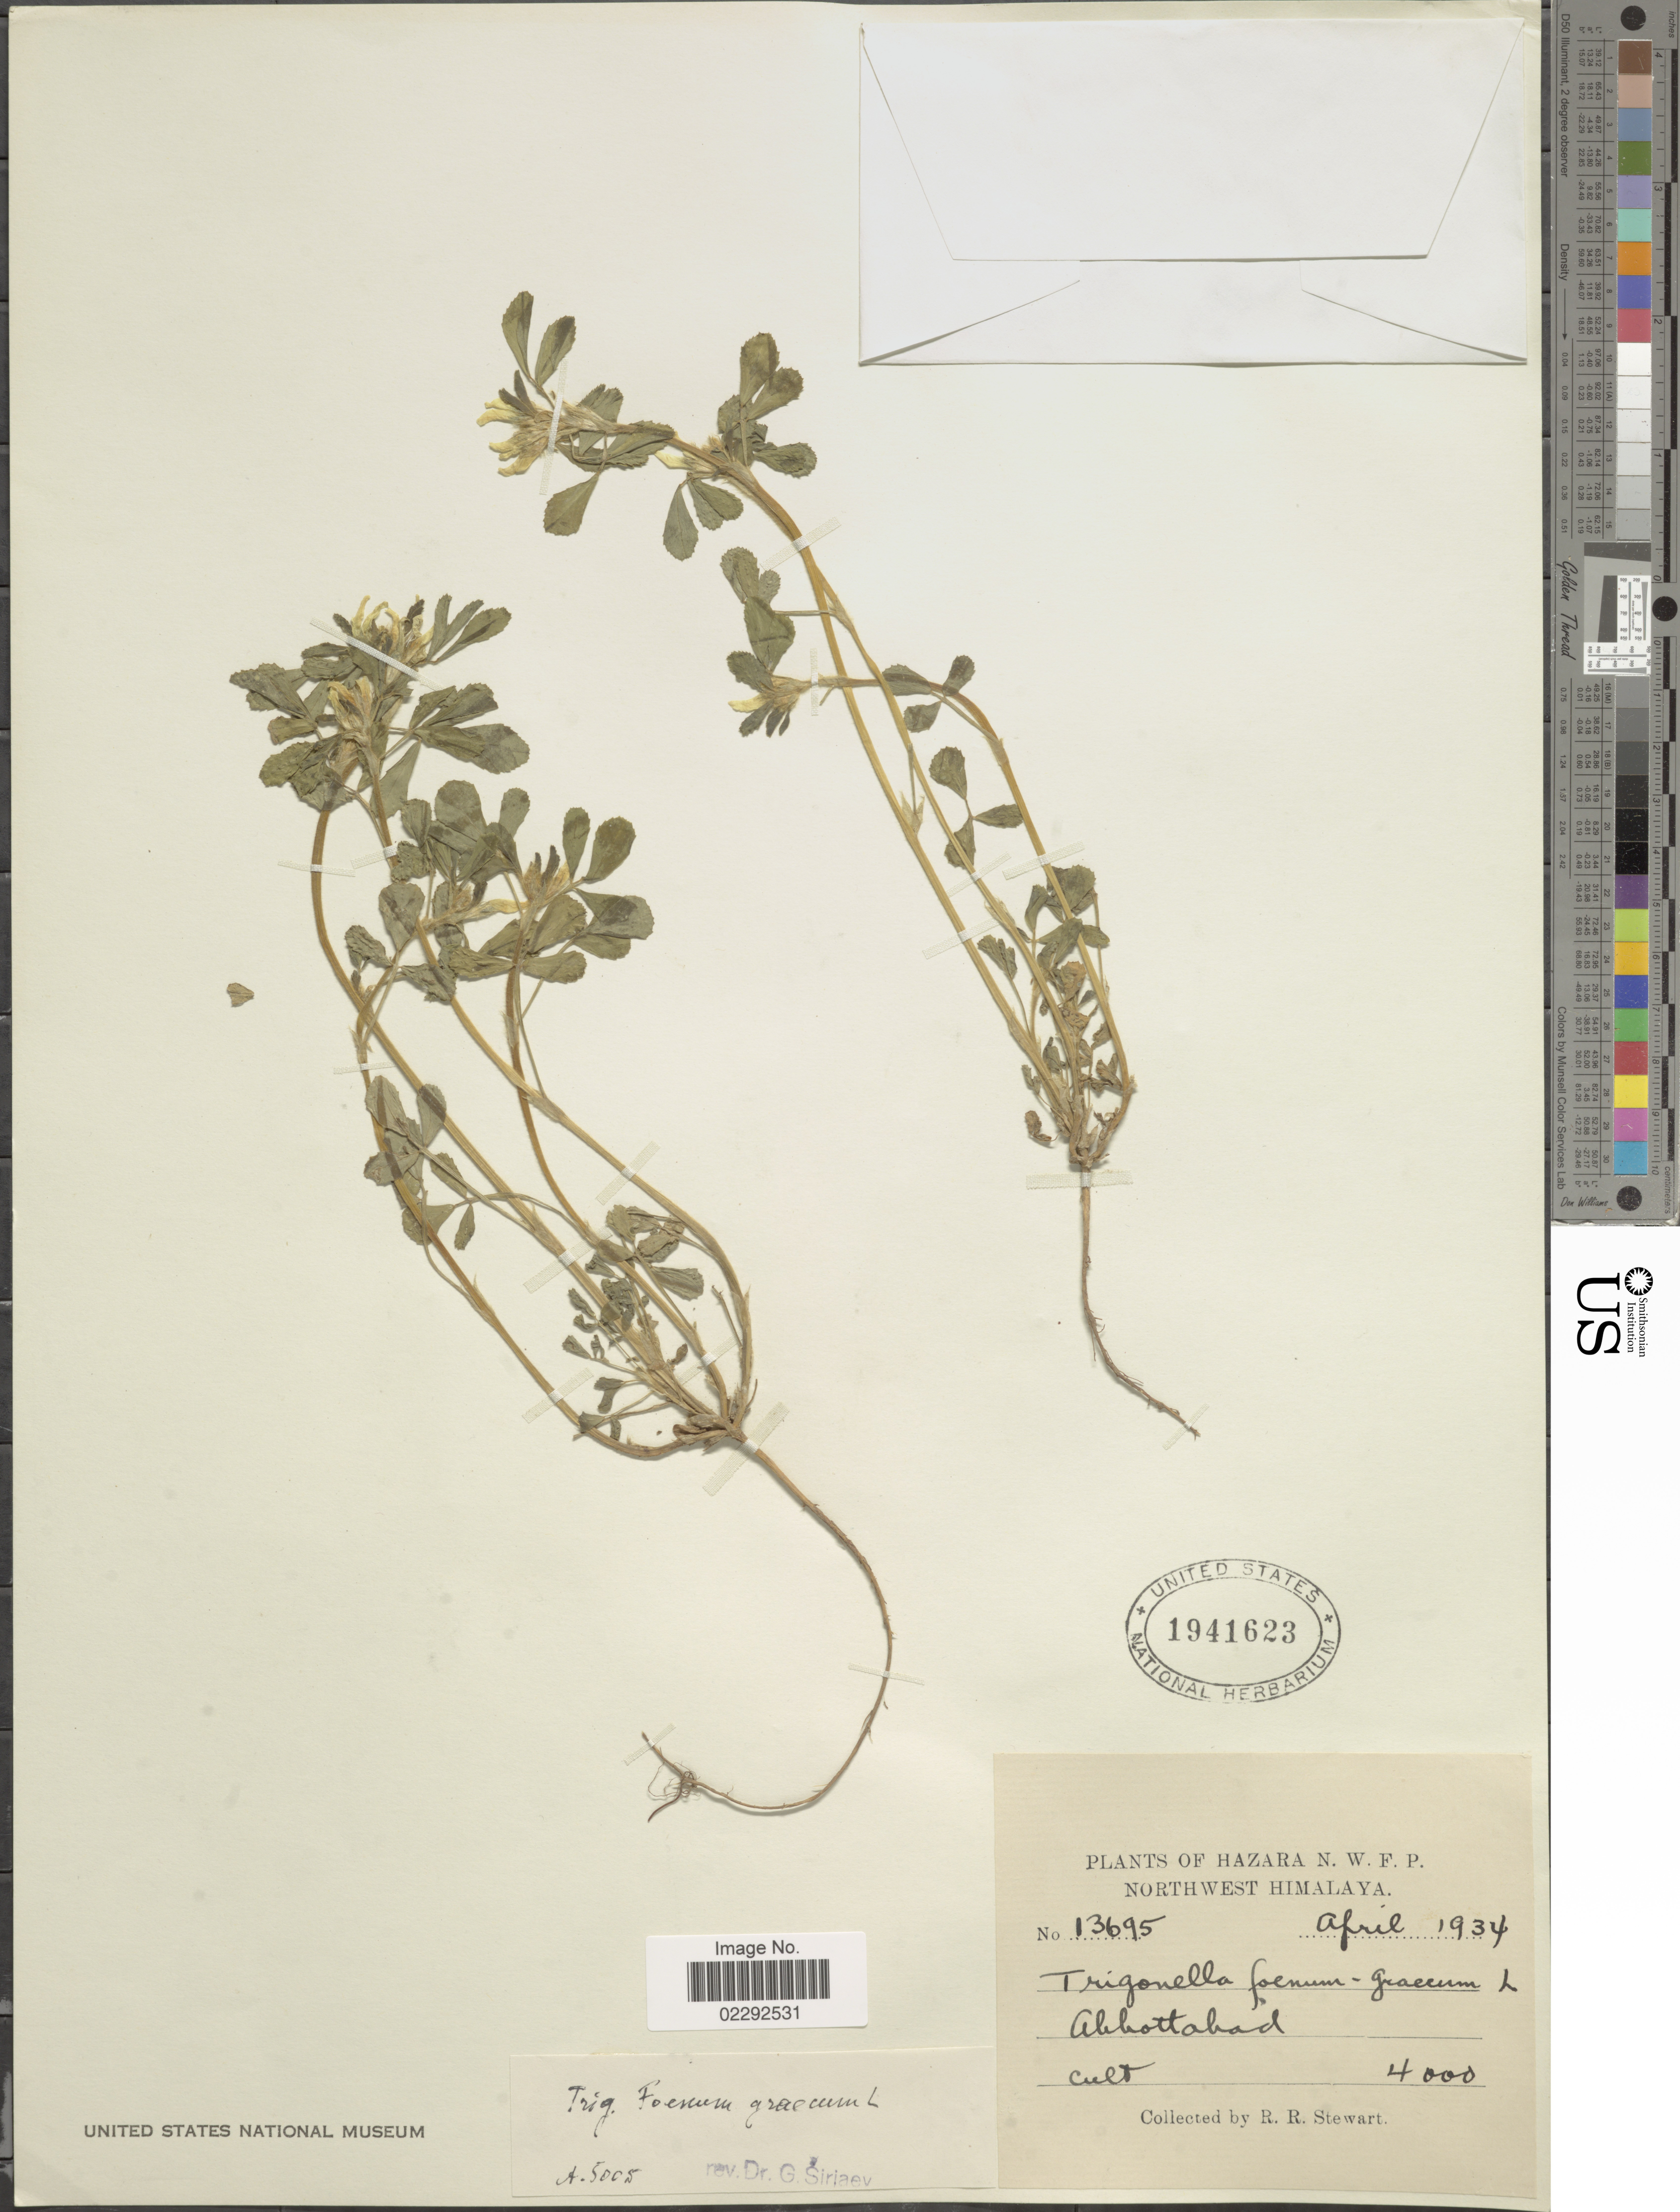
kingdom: Plantae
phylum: Tracheophyta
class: Magnoliopsida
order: Fabales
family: Fabaceae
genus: Trigonella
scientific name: Trigonella foenum-graecum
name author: L.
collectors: R. R. Stewart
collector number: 13695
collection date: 1934-04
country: Pakistan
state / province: Khyber Pakhtunkhwa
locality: Hazara N. W. F. P. Northwest Himalaya. Abbottabad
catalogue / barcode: US 1941623